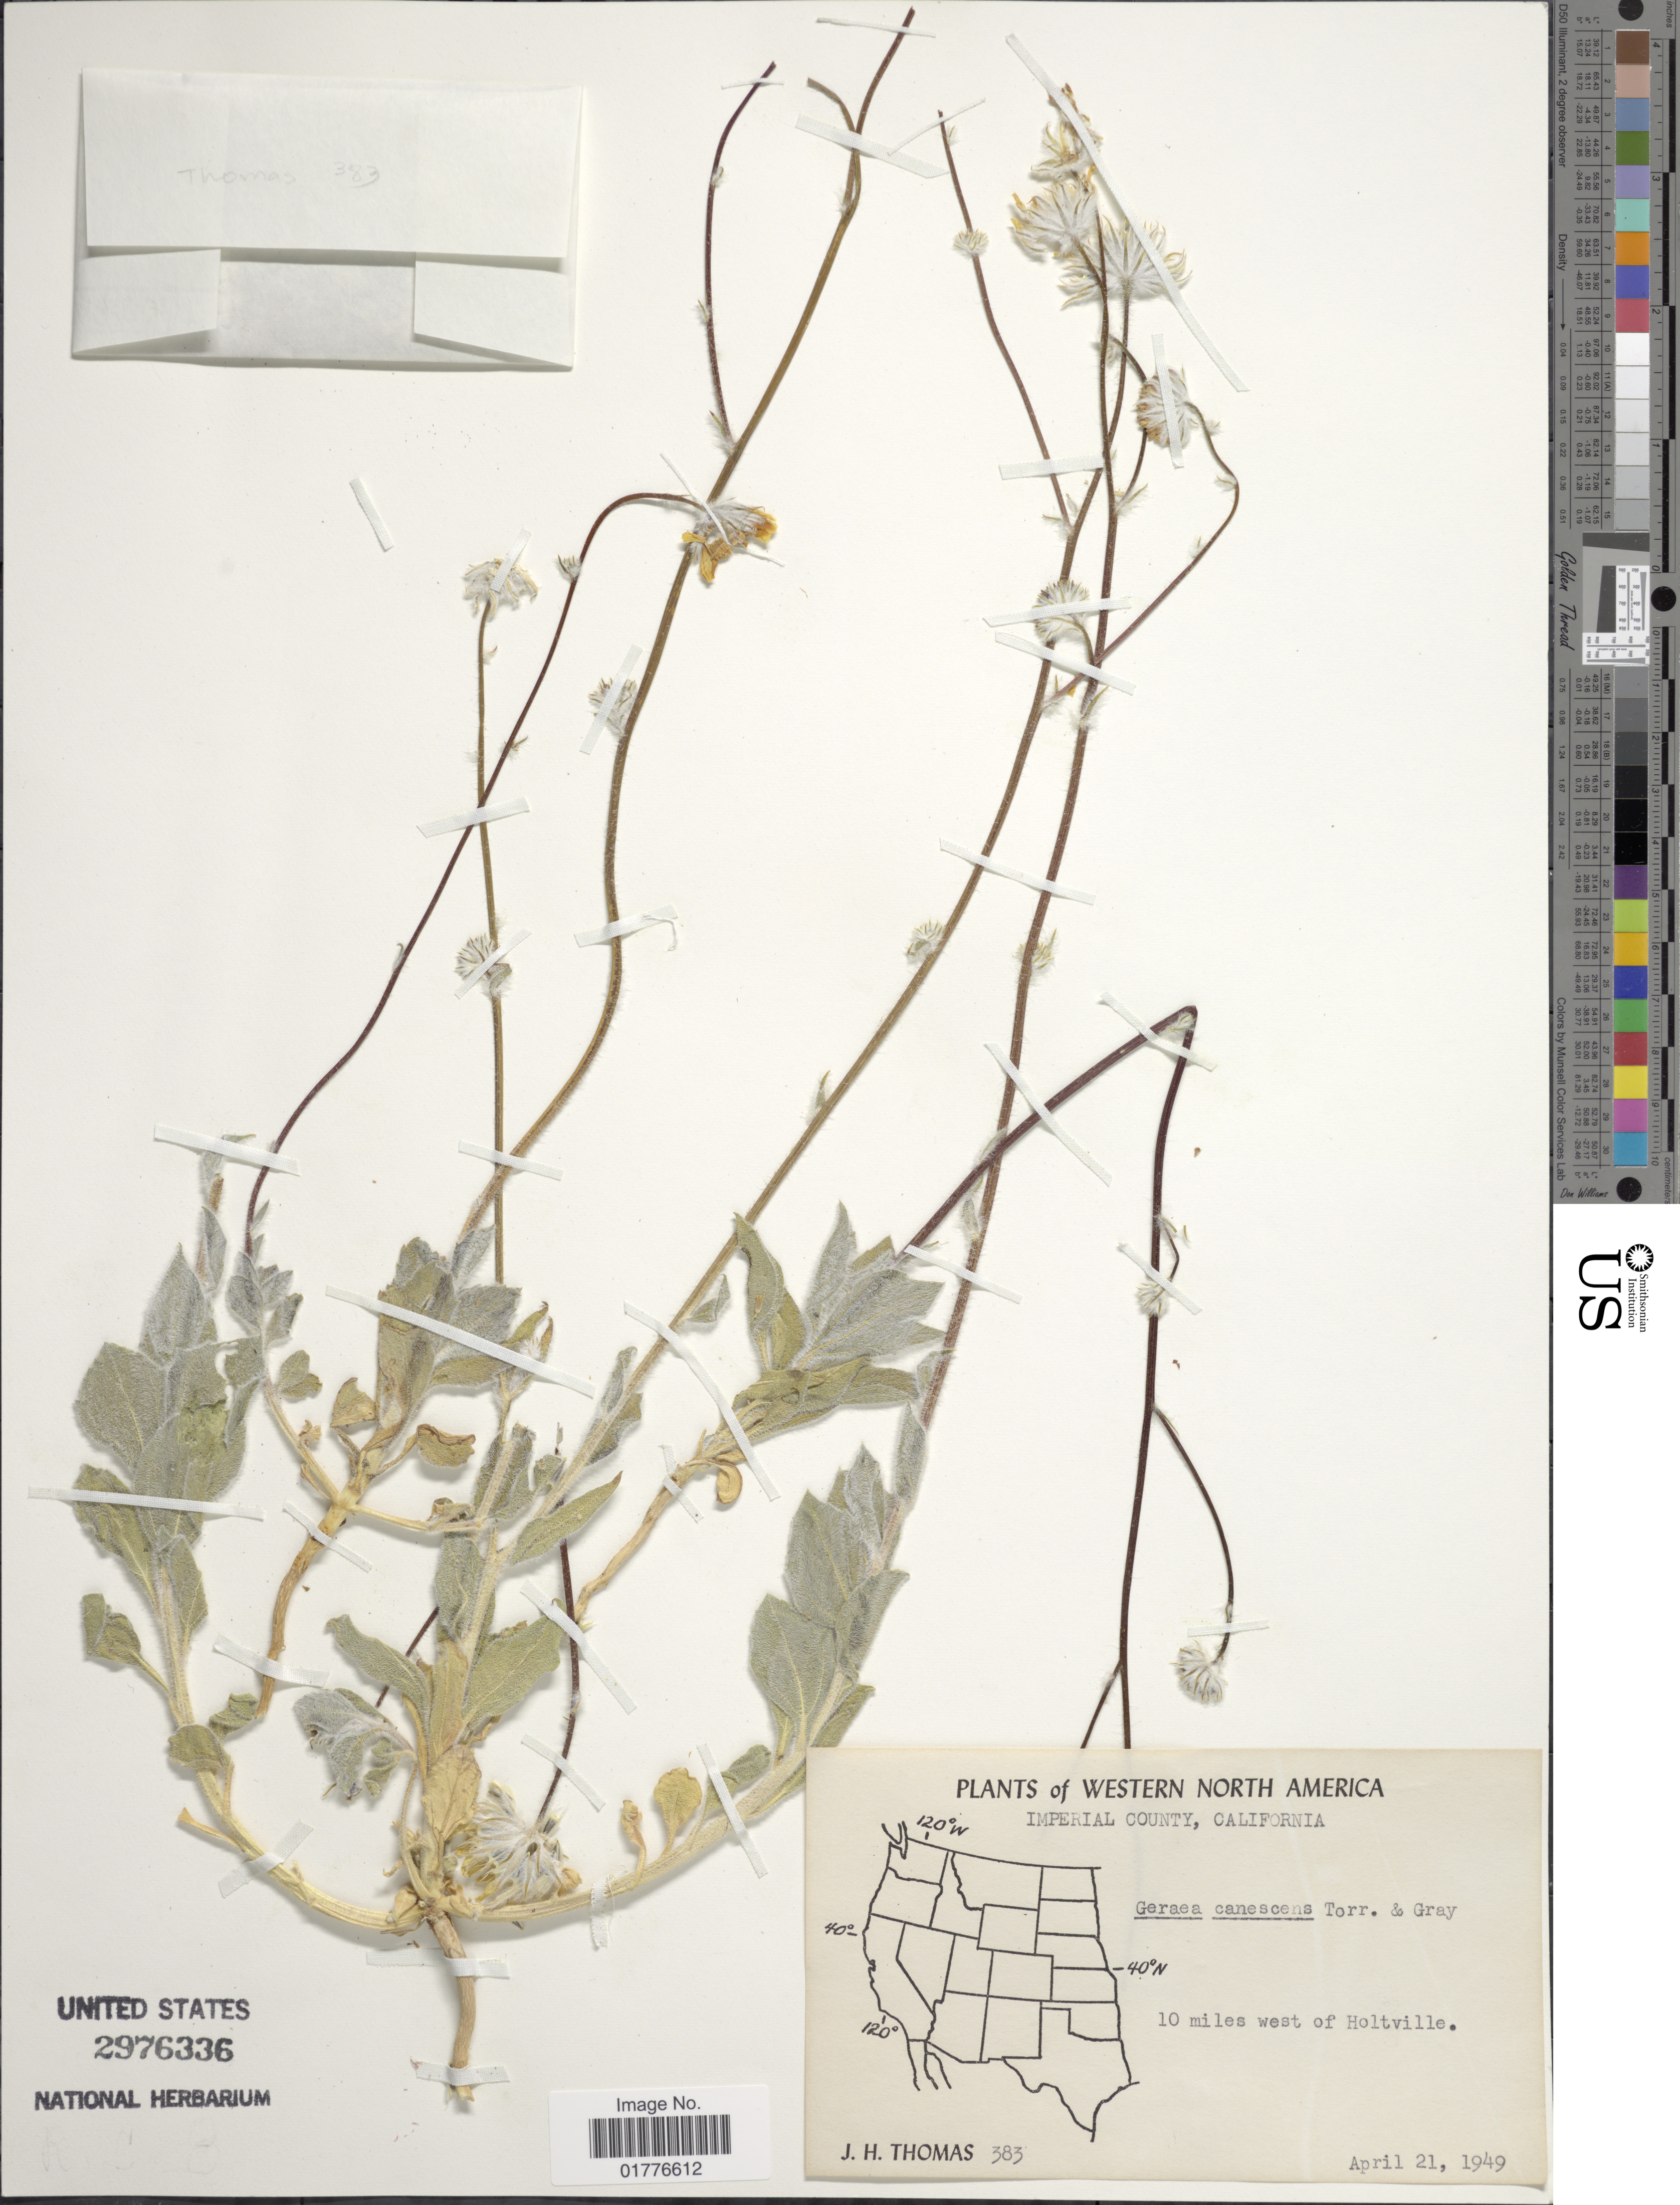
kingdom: Plantae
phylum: Tracheophyta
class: Magnoliopsida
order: Asterales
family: Asteraceae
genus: Geraea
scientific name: Geraea canescens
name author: Torr. & A. Gray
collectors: J. H. Thomas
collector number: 383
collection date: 1949-04-21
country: United States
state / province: California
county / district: Imperial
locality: Imperial County. 10 miles west of Holtville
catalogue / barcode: US 2976336